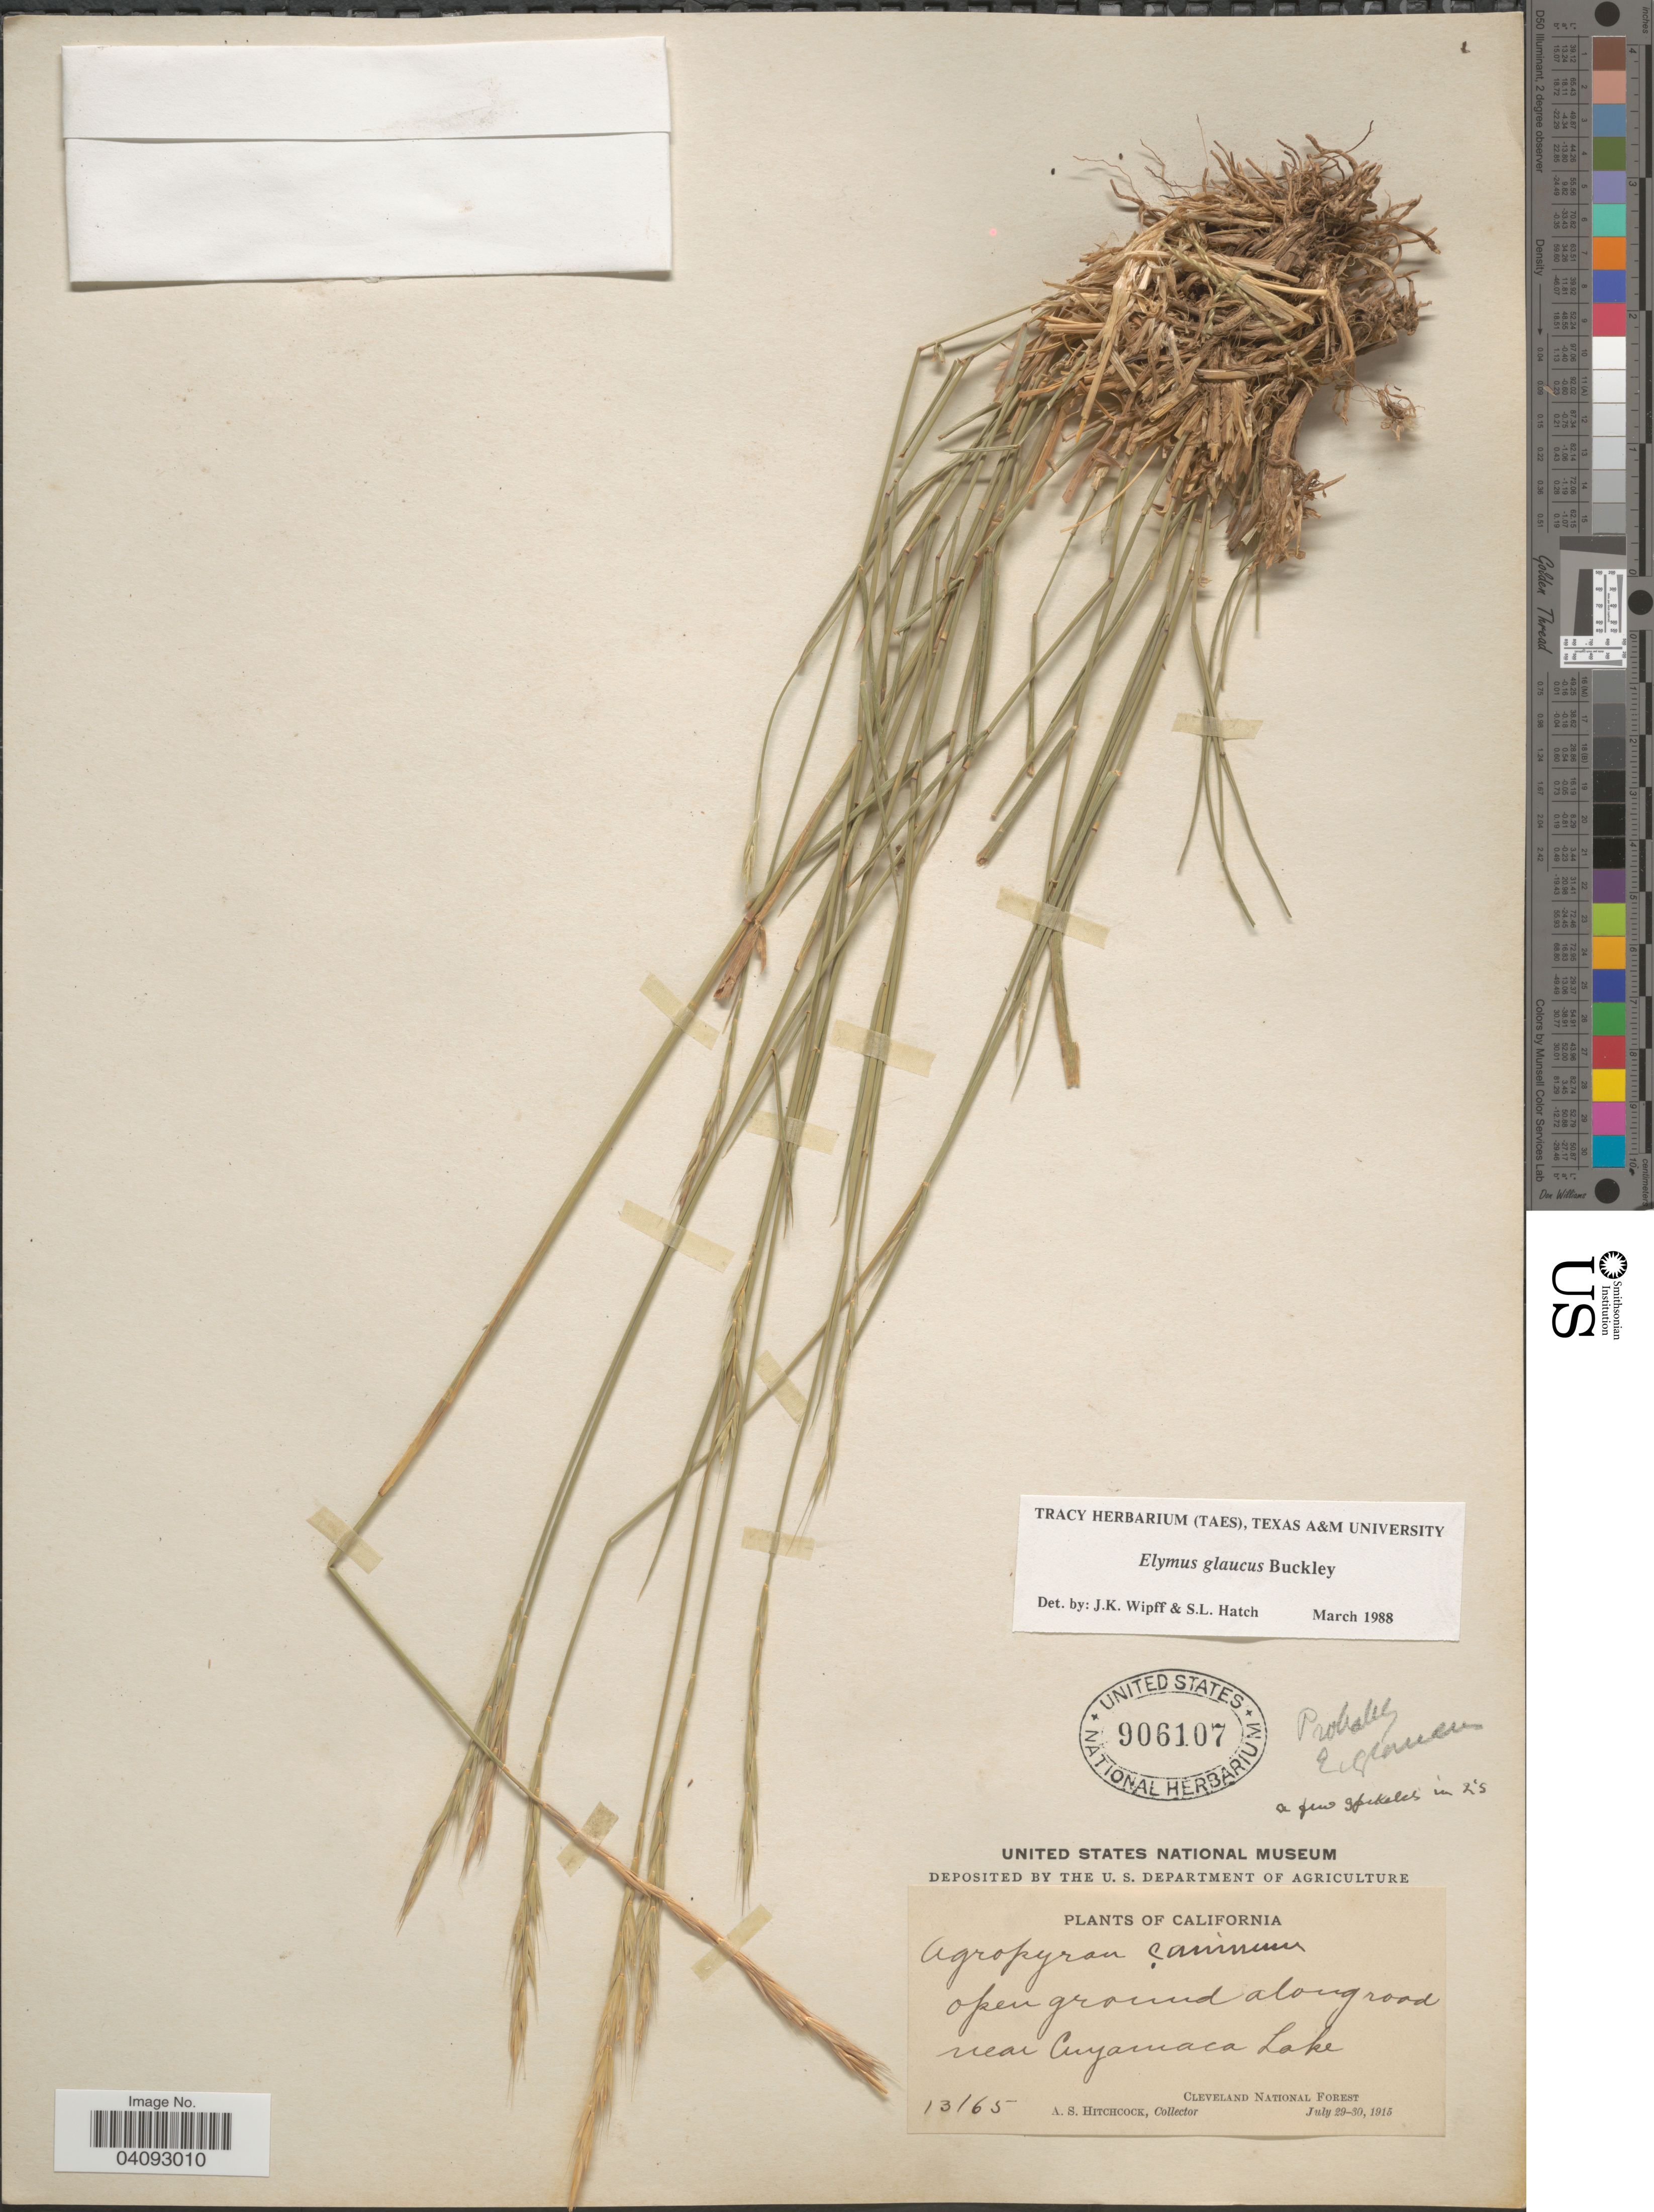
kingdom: Plantae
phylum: Tracheophyta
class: Liliopsida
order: Poales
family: Poaceae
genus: Elymus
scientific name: Elymus glaucus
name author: Buckley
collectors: A. S. Hitchcock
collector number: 13165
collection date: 1915-07-29/1915-07-30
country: United States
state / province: California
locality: Open ground along road near Cuyamaca Lake. Cleveland National Forest.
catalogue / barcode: US 906107